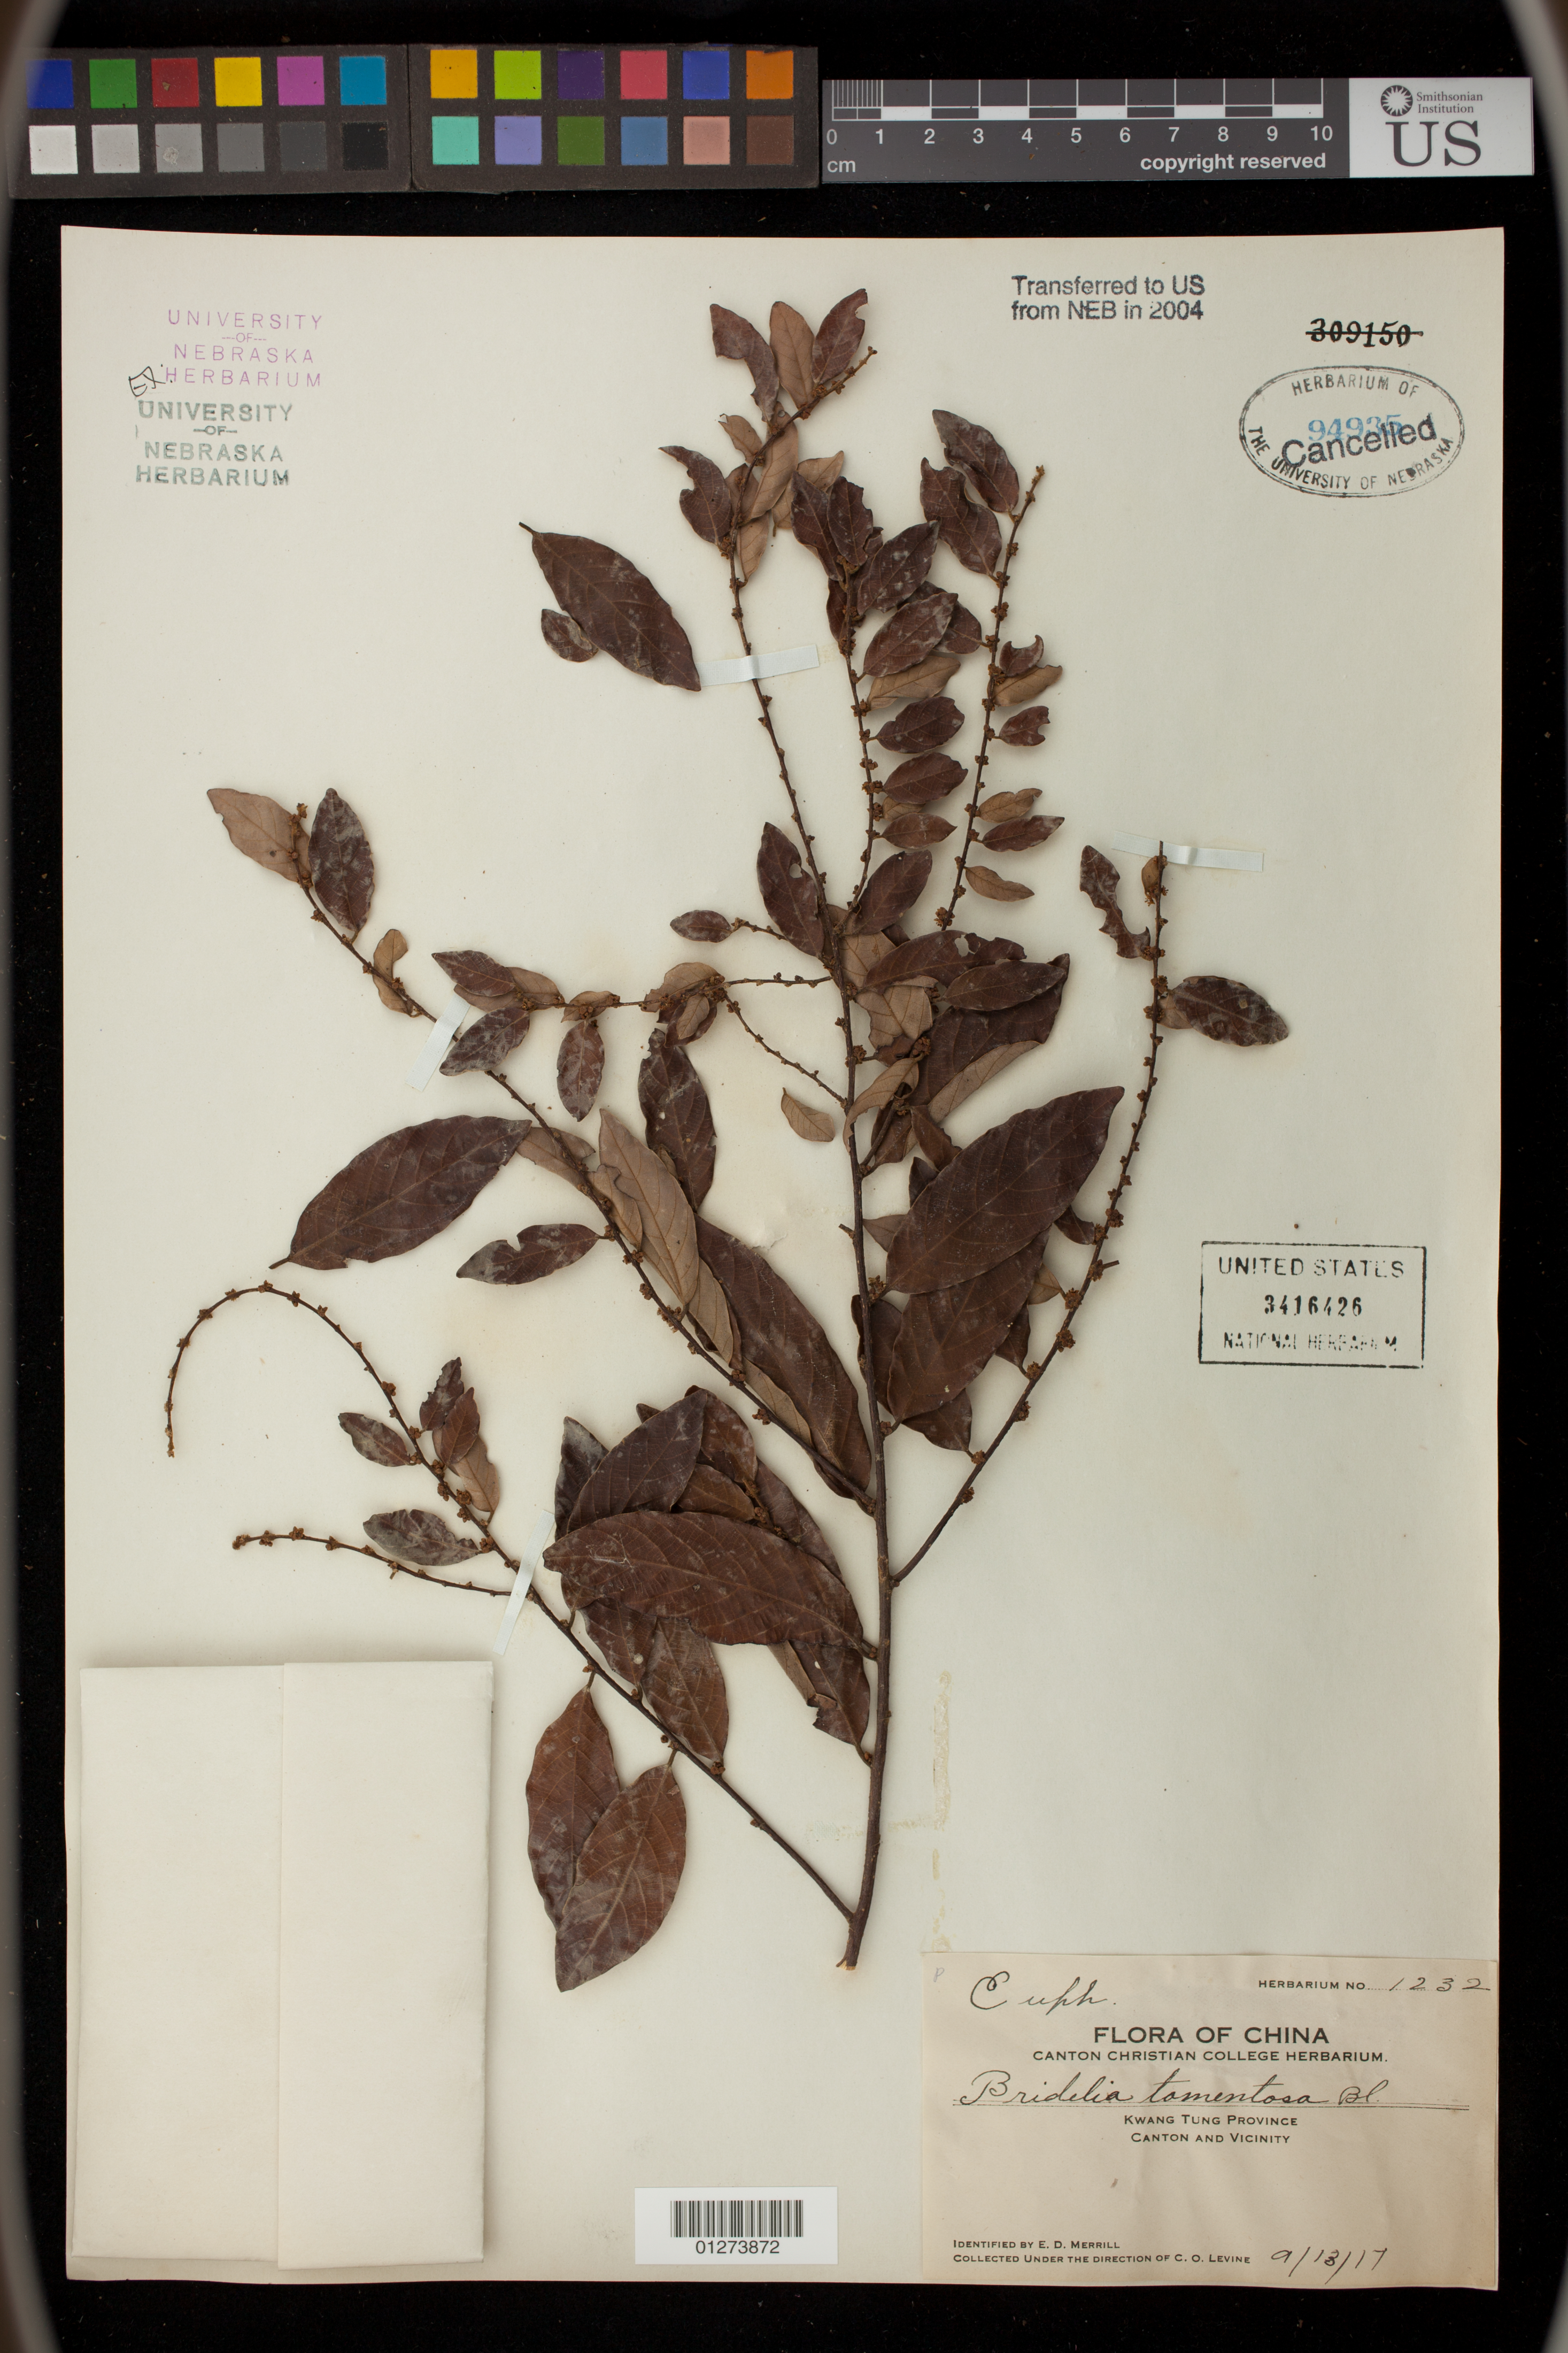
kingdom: Plantae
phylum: Tracheophyta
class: Magnoliopsida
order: Malpighiales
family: Phyllanthaceae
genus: Bridelia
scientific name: Bridelia tomentosa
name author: Blume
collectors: C. O. Levine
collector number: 1232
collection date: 1917-09-13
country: China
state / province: Guangdong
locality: Kwang Tung Province, Canton and vicinity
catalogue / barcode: US 3416426